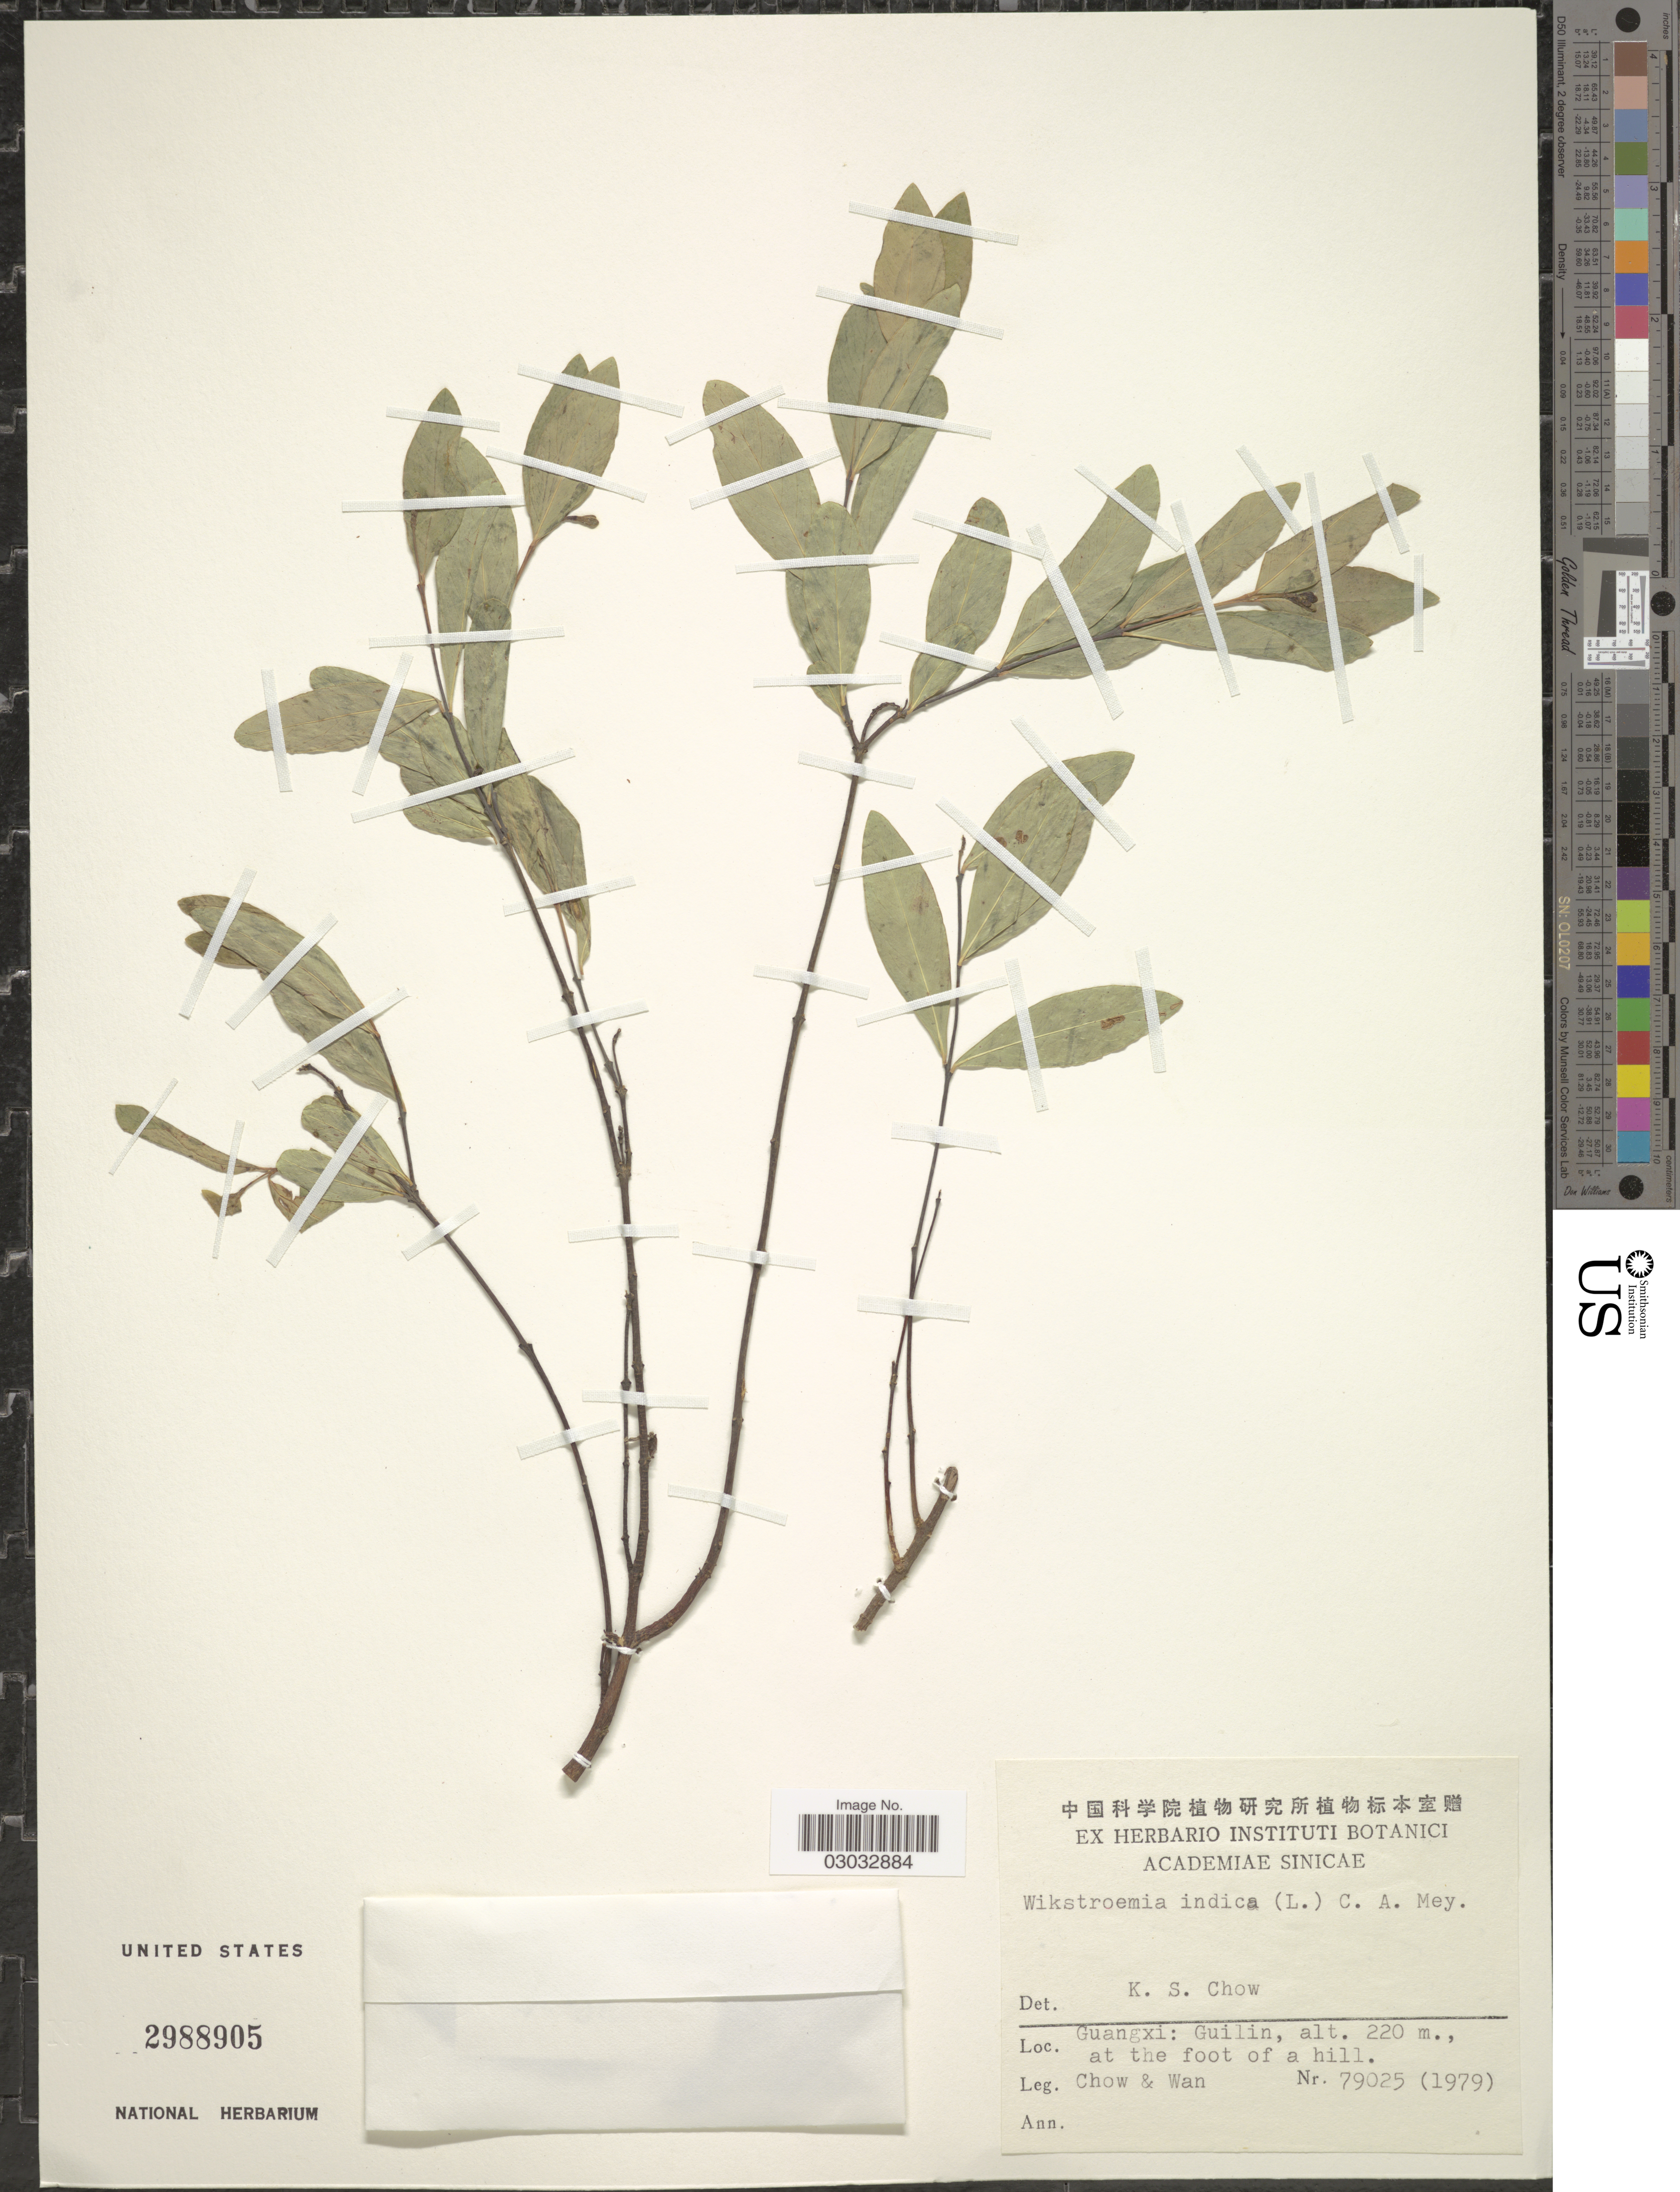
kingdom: Plantae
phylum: Tracheophyta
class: Magnoliopsida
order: Malvales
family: Thymelaeaceae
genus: Wikstroemia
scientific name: Wikstroemia indica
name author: (L.) C.A. Mey.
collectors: Chow, -- & -. Wan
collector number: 79025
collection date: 1979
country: China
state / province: Guangxi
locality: Guangxi: Guilin,at the foot of a hill.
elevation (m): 220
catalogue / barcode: US 2988905